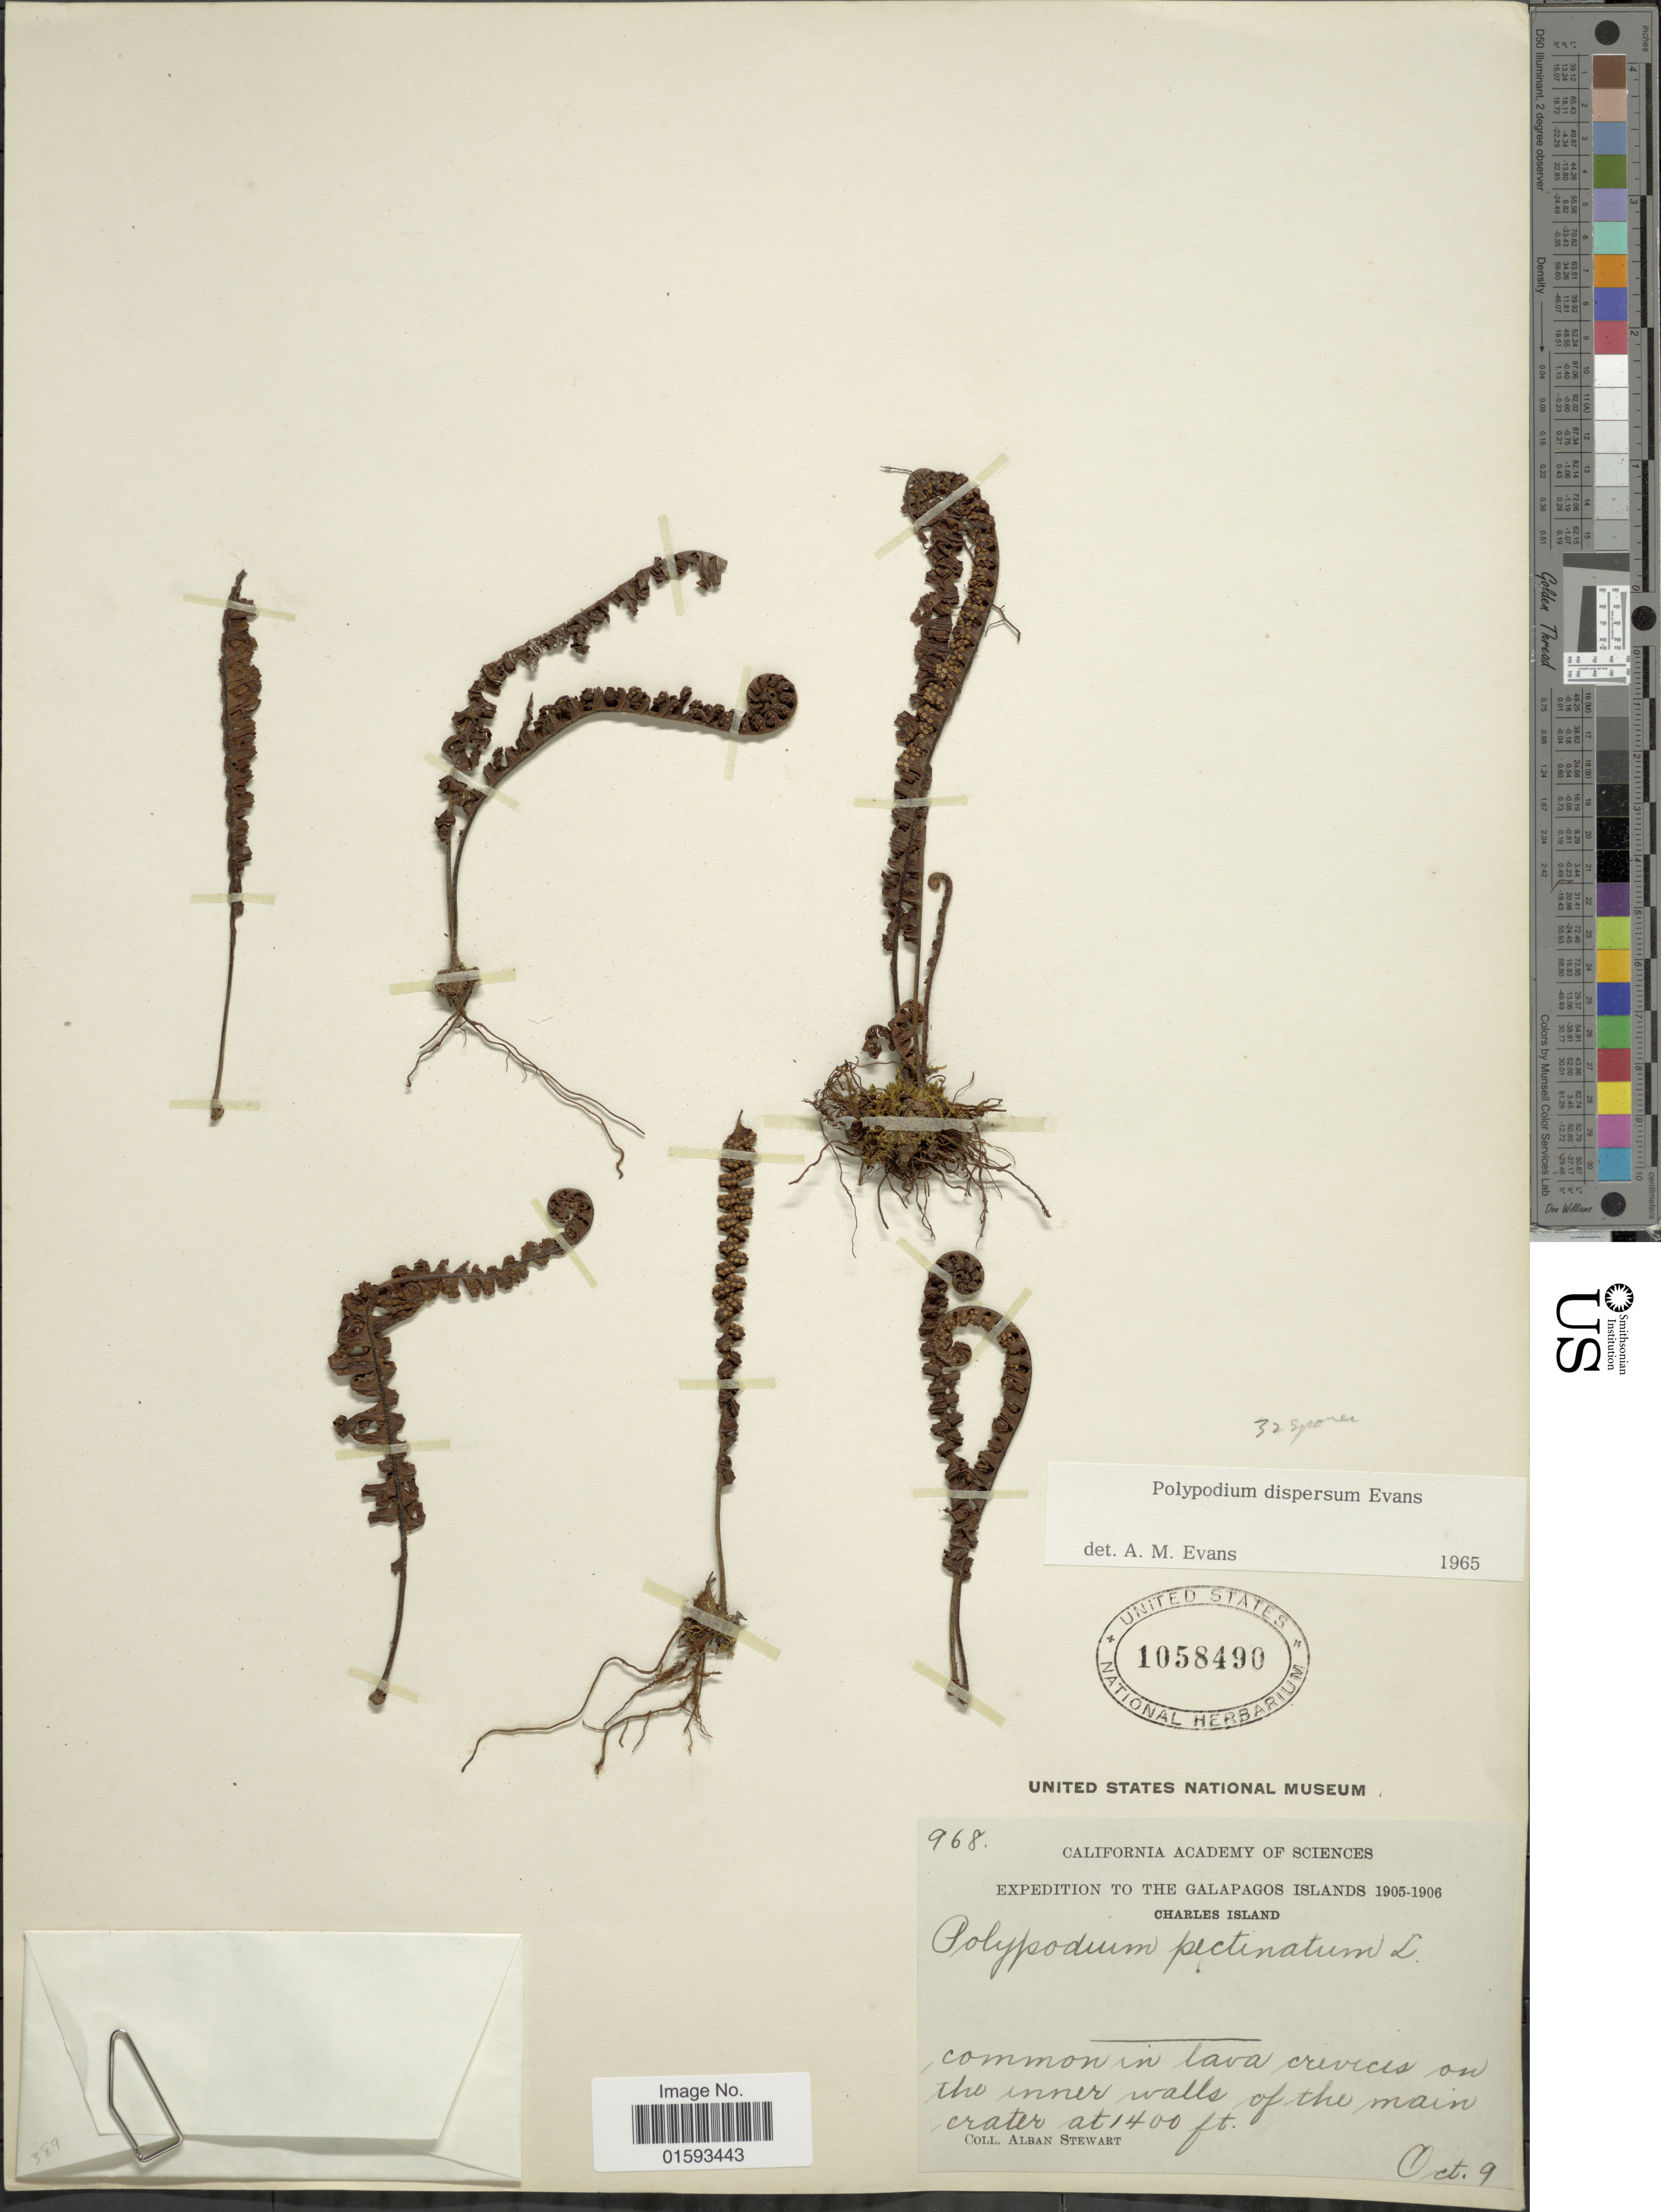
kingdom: Plantae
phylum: Tracheophyta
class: Polypodiopsida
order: Polypodiales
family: Polypodiaceae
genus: Pecluma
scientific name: Pecluma dispersa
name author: (A.M. Evans) M.G. Price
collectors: A. Stewart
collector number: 968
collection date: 1905-10-09/1906-10-09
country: Ecuador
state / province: Colón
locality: Galapagos Islands, Charles Island, common in lava crevices on the inner walls of the main crater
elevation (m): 427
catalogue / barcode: US 1058490